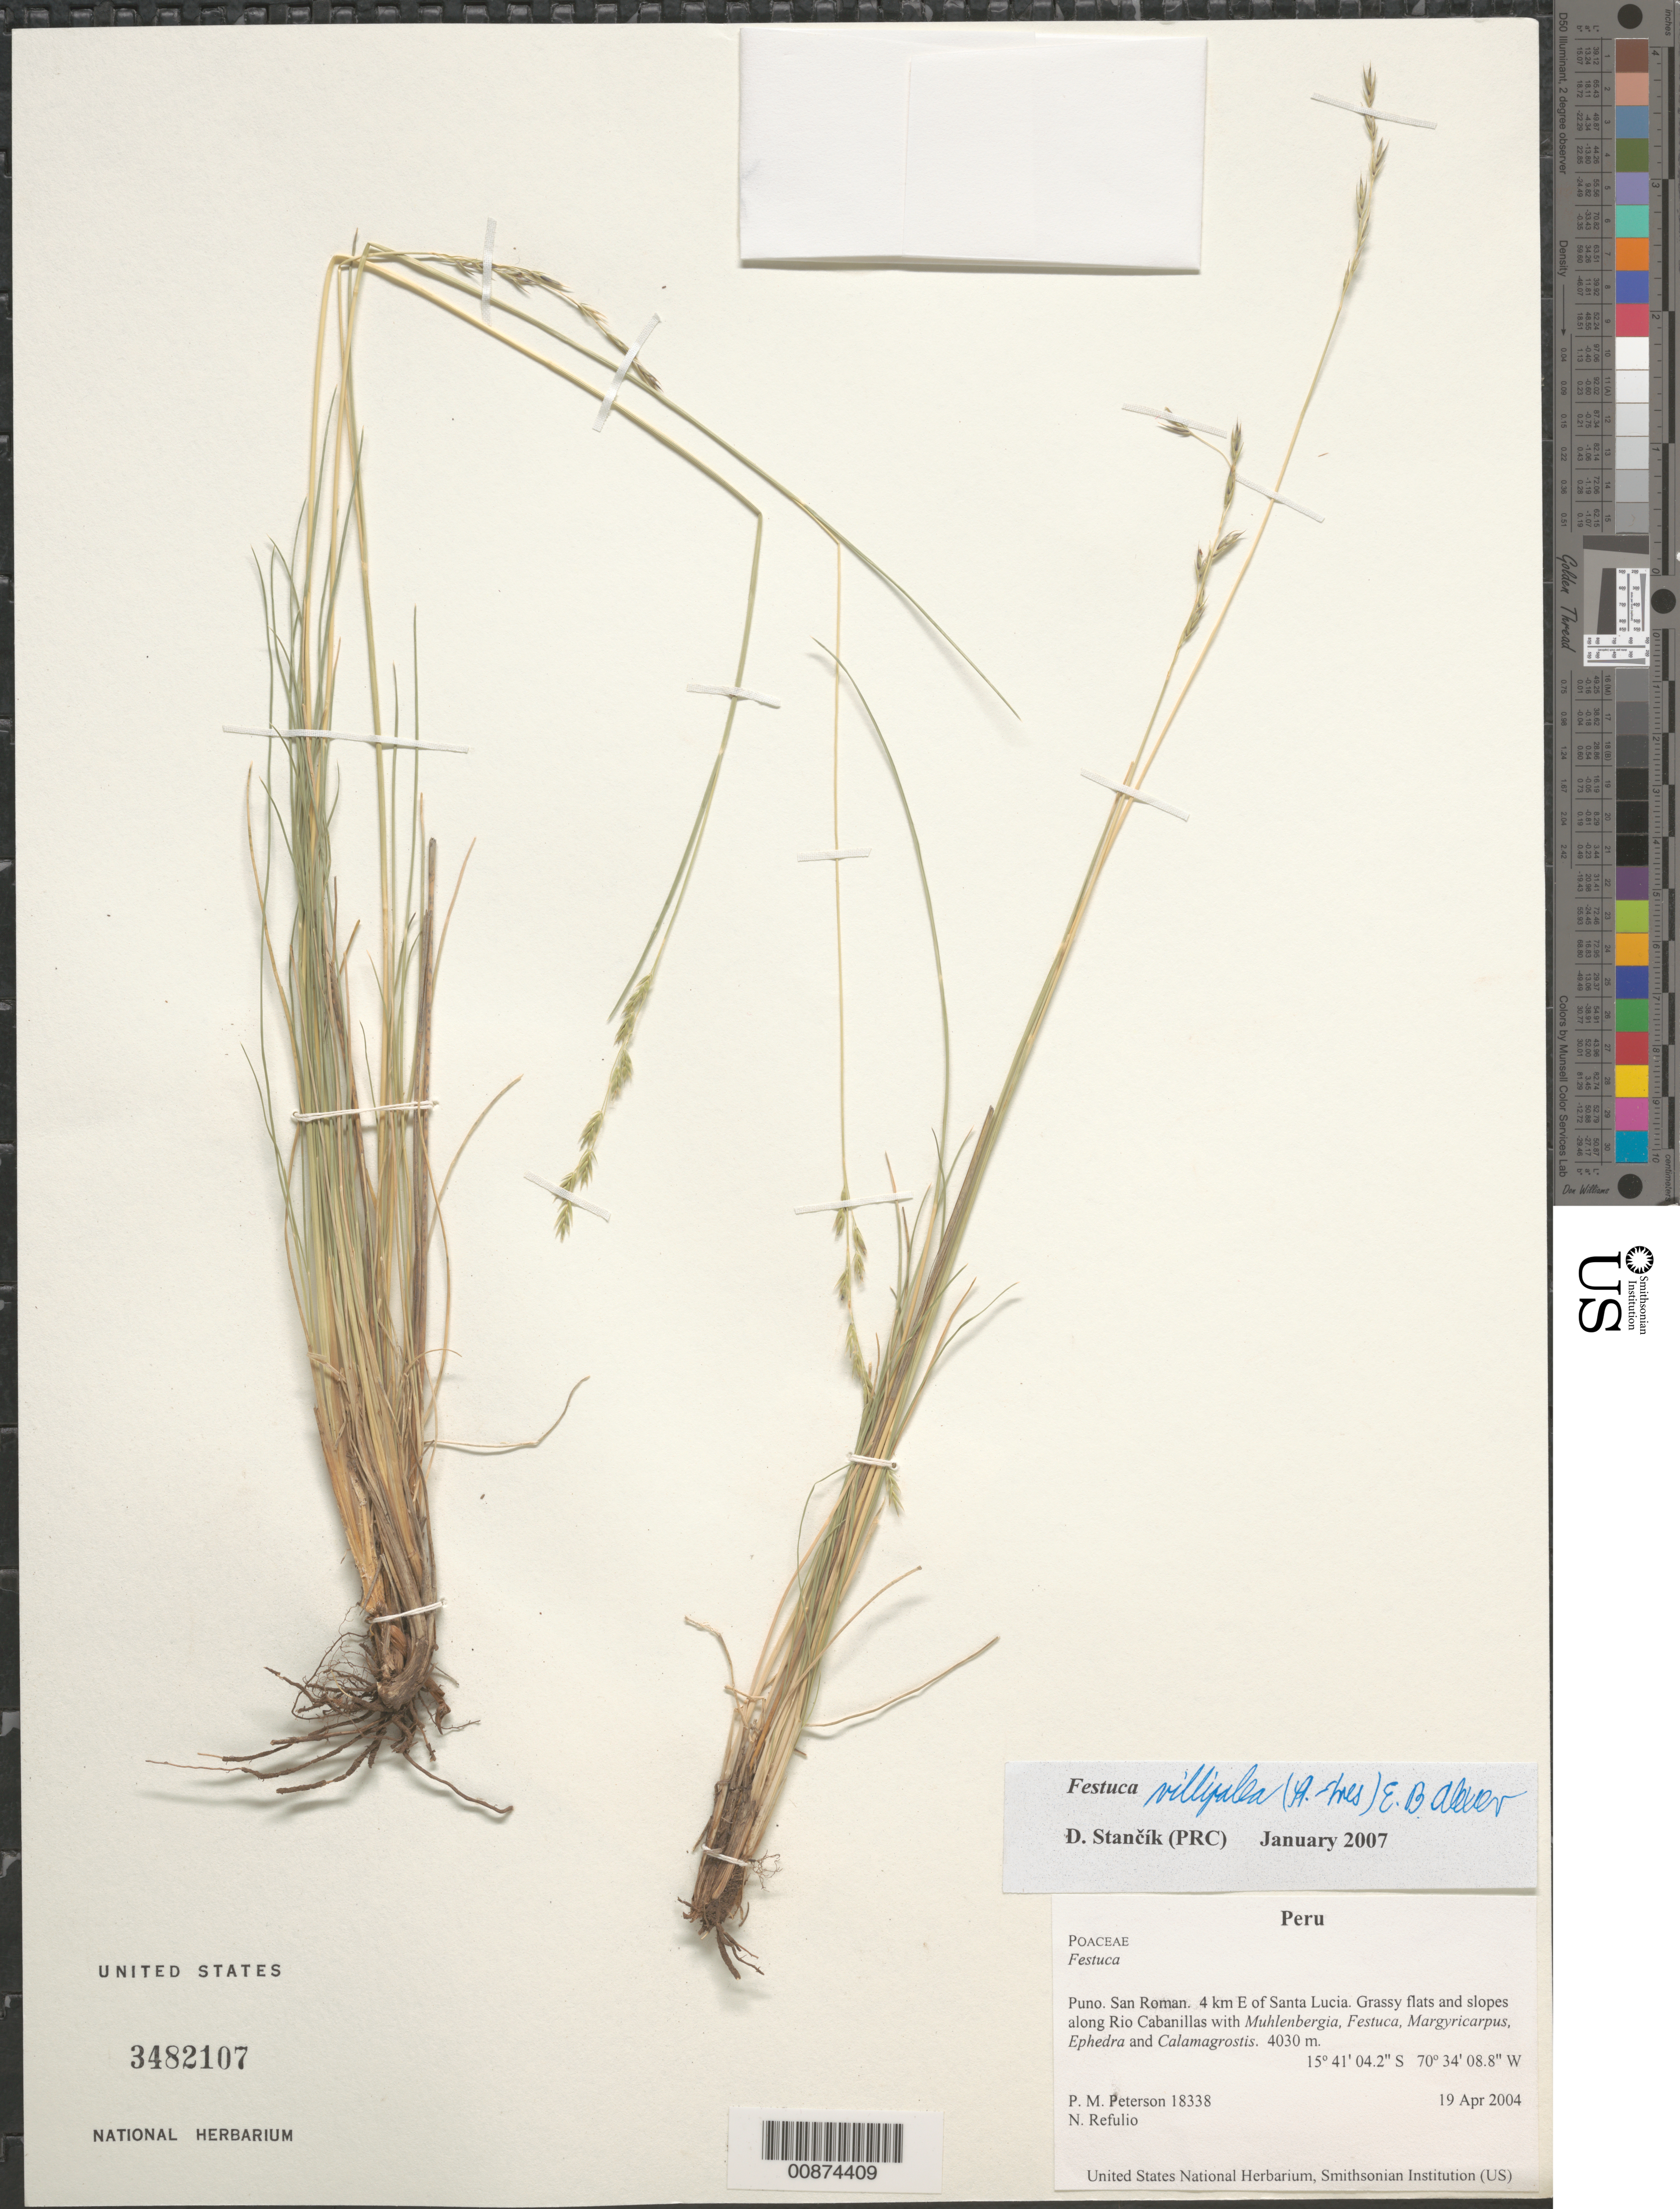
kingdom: Plantae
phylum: Tracheophyta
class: Liliopsida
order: Poales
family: Poaceae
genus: Festuca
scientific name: Festuca villipalea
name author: (St.-Yves) E.B. Alexeev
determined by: Stancik, D.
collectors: P. M. Peterson & N. Refulio-Rodríguez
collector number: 18338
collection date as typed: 19 Apr 2004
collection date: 2004-04-19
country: Peru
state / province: Puno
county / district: San Román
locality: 4 km E of Santa Lucia. Grassy flats and slopes along Rio Cabanillas with Muhlenbergia, Festuca, Margyricarpus, Ephedra and Calamagrostis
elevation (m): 4030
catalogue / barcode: US 3482107